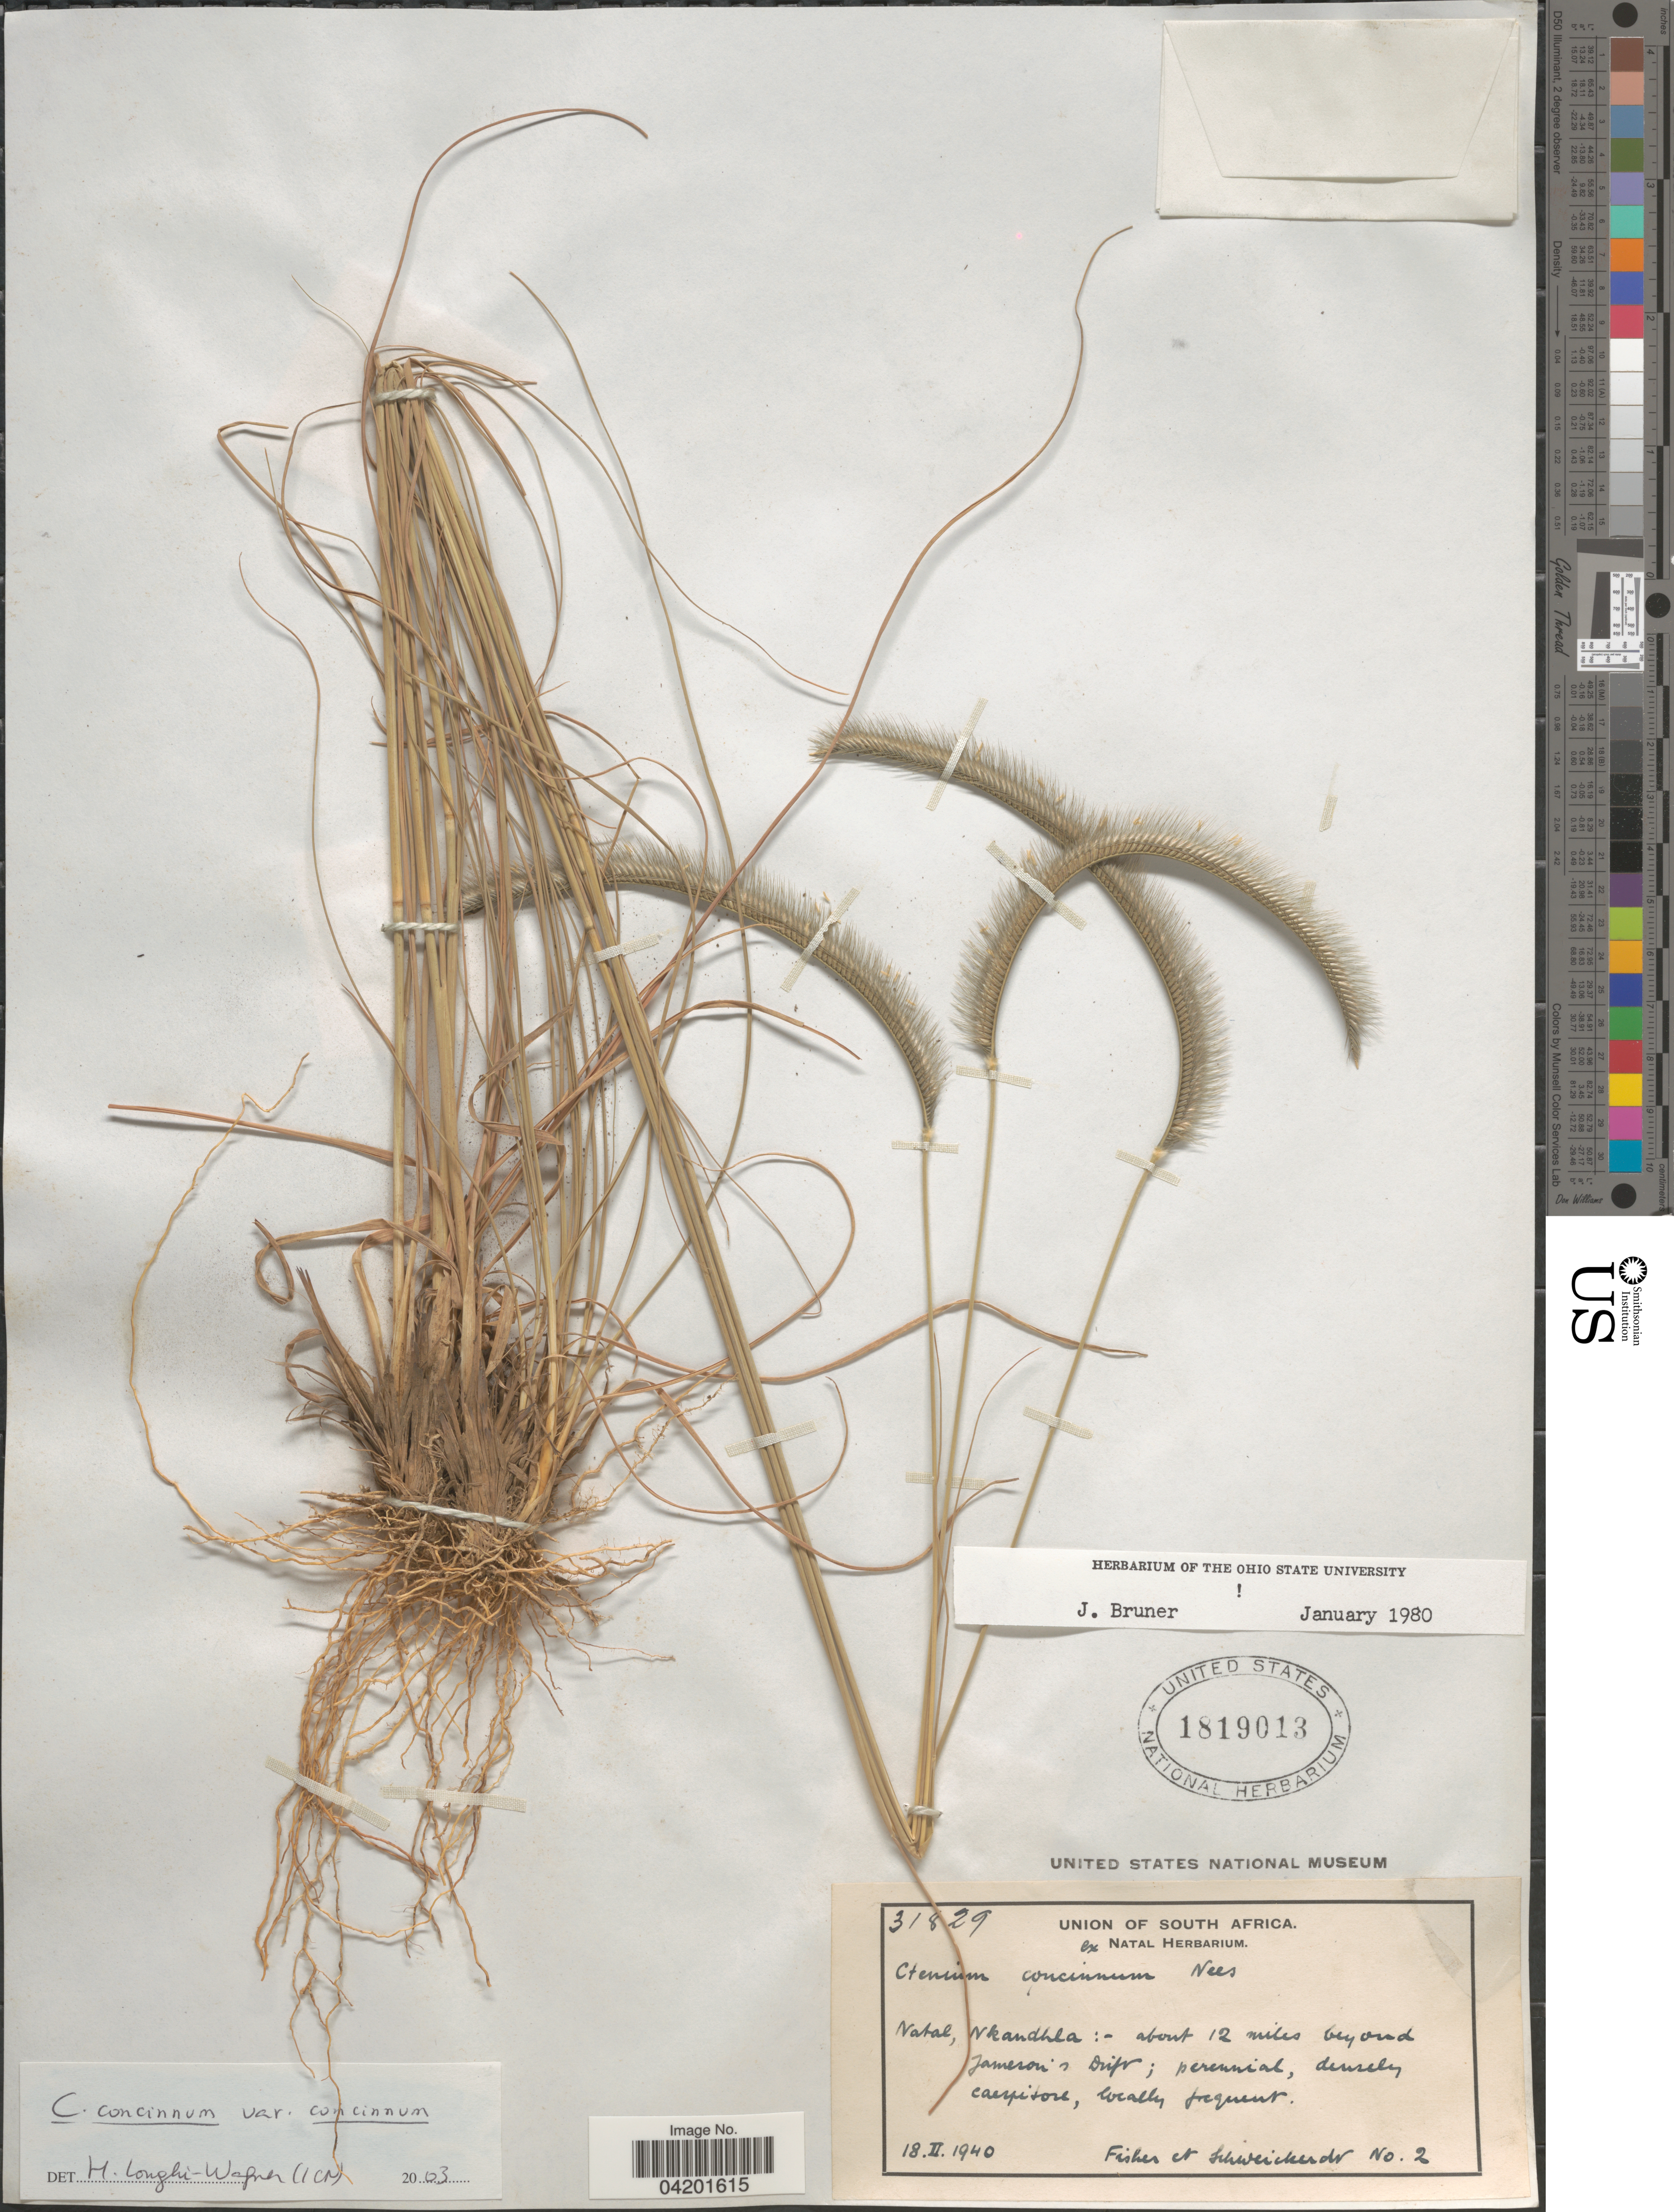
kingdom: Plantae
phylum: Tracheophyta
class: Liliopsida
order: Poales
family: Poaceae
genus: Ctenium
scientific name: Ctenium concinnum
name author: Nees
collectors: -- Fisher & -. Schweickerdt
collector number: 2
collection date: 1940-02-18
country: South Africa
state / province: KwaZulu-Natal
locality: Union of South Africa. Natal, Nkandhla :- about 12 miles beyond Jameson's Drift.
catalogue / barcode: US 1819013